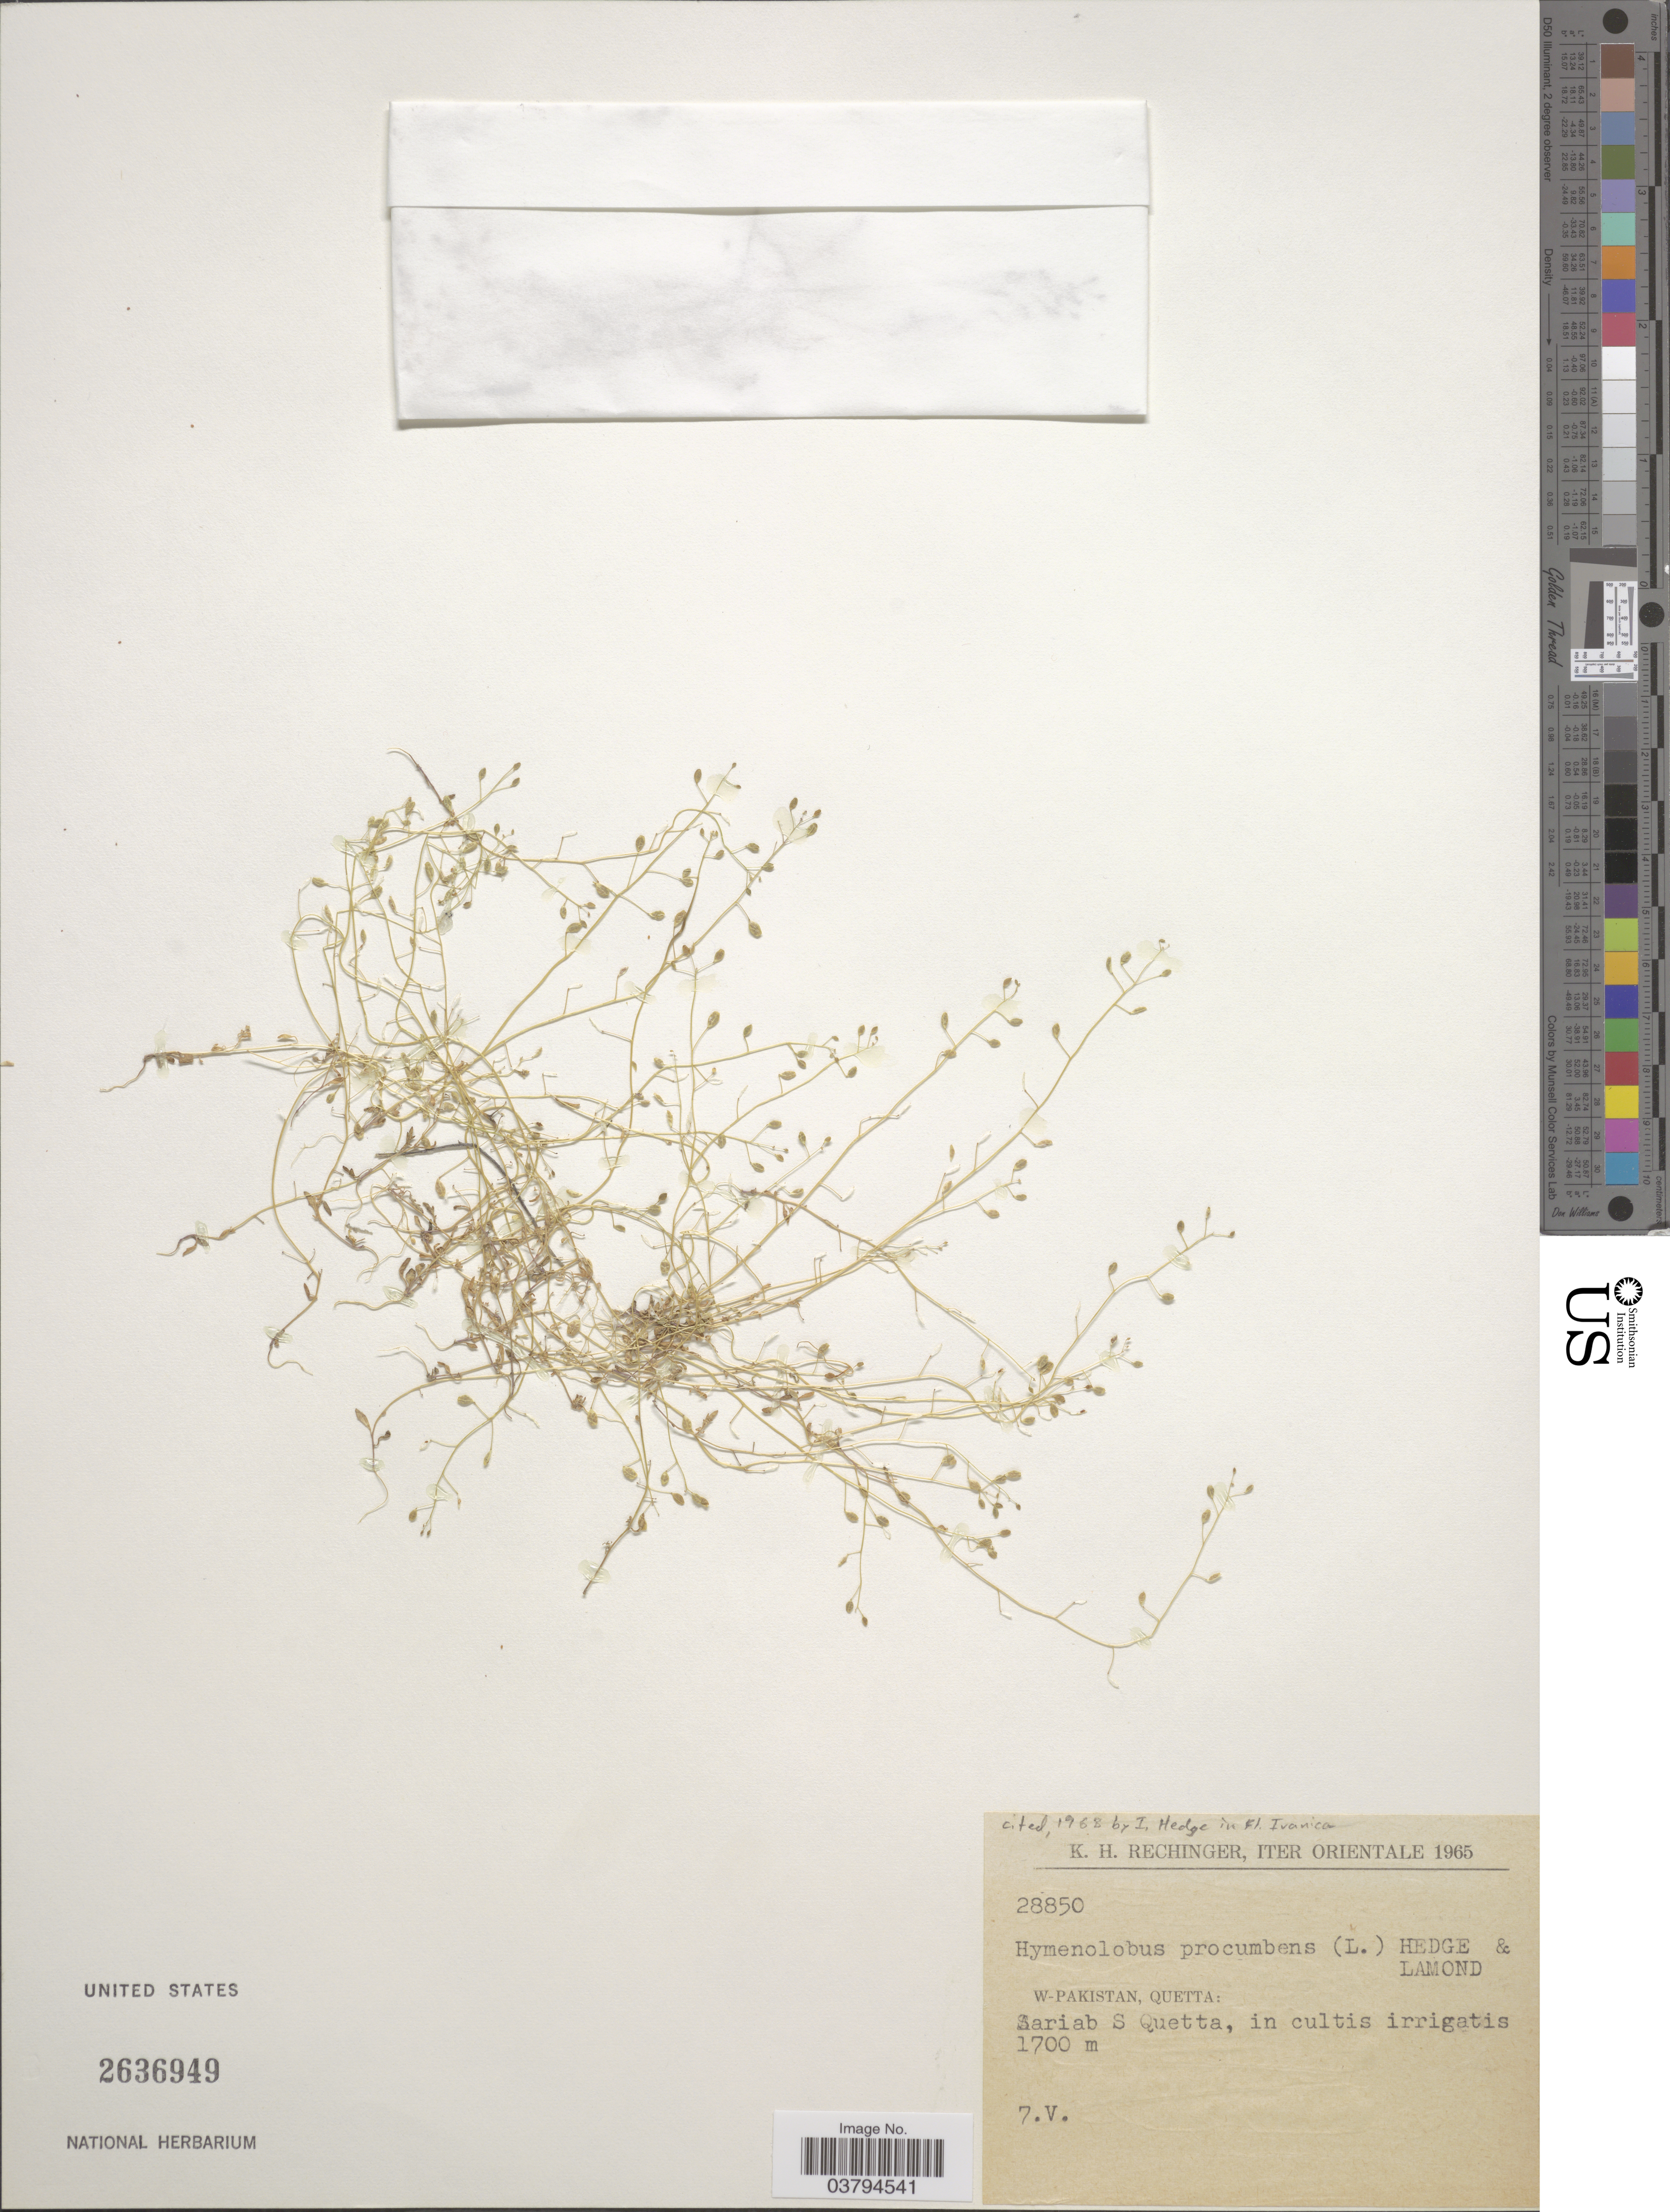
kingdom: Plantae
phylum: Tracheophyta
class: Magnoliopsida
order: Brassicales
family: Brassicaceae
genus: Hymenolobus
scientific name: Hymenolobus procumbens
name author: Nutt.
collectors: K. H. Rechinger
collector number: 28850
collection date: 1965-05-07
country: Pakistan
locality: Iter Orientale. West Pakistan, Quetta: Sariab S Quetta.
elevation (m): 1700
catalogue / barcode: US 2636949